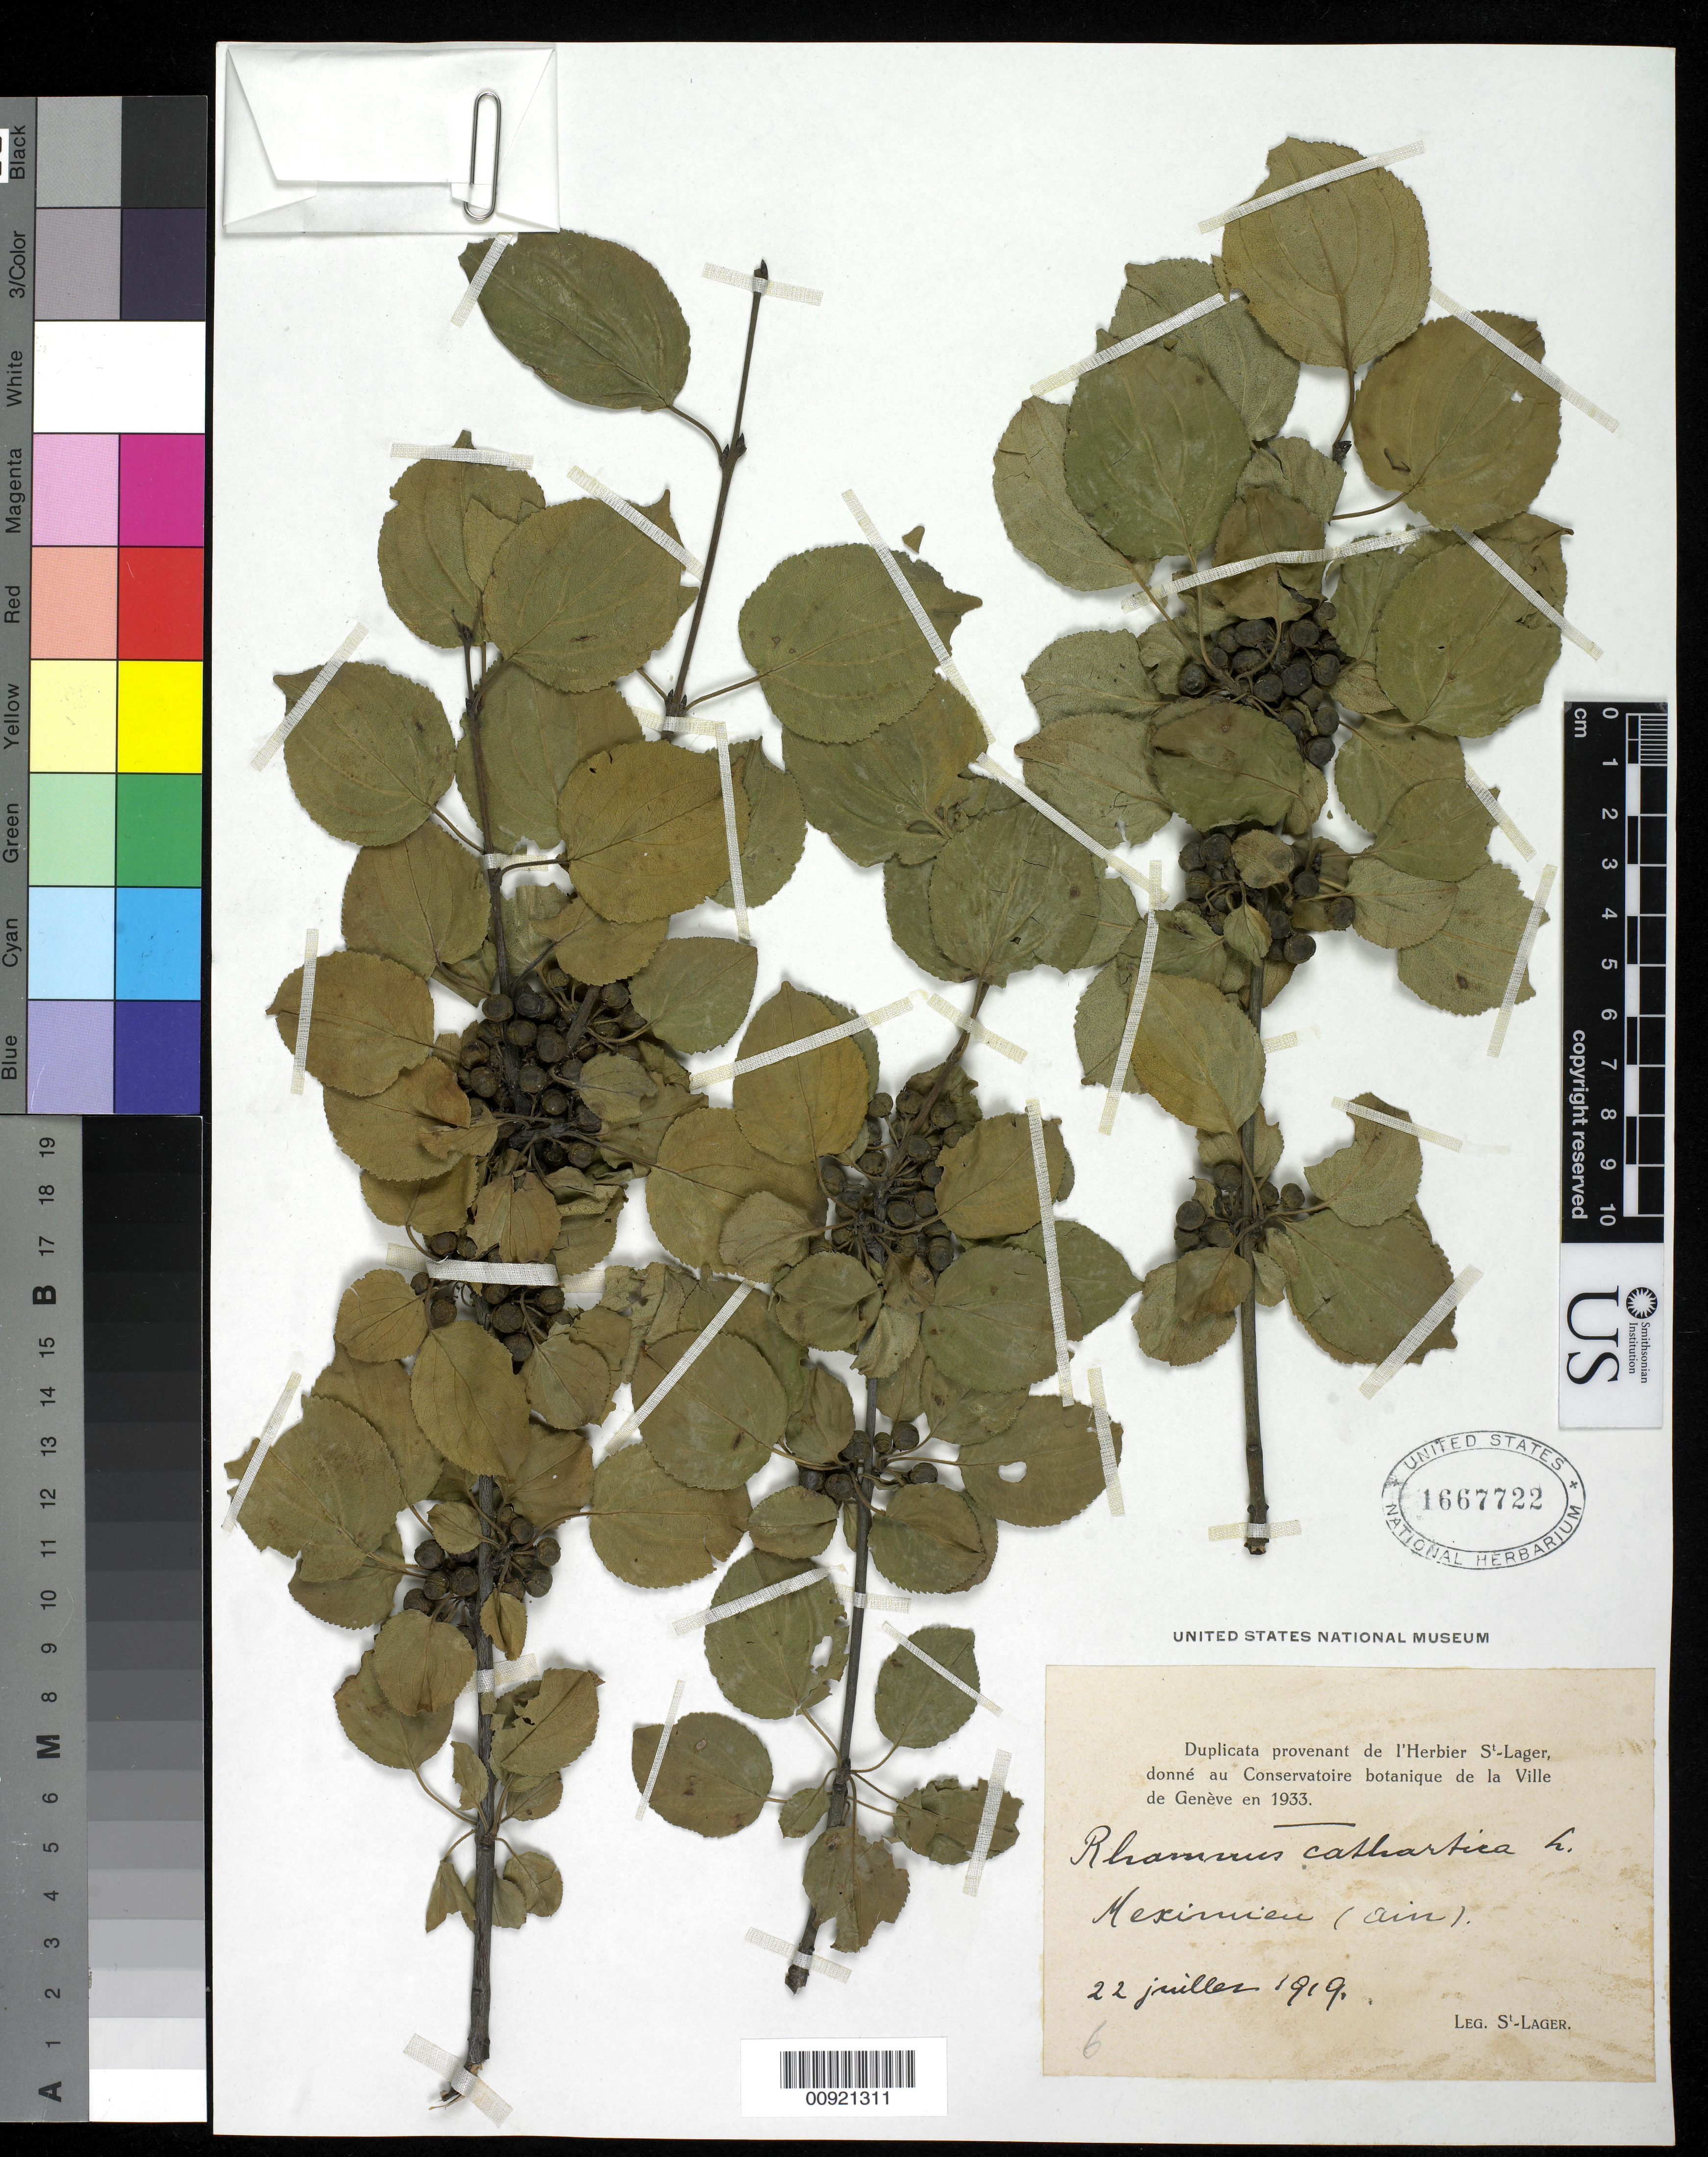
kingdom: Plantae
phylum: Tracheophyta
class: Magnoliopsida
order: Rosales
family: Rhamnaceae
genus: Rhamnus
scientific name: Rhamnus cathartica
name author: L.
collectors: J. B. Saint-Lager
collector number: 6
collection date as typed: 21 Jul 1919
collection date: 1919-07-21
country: France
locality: Ain dept, Meximieu (commune)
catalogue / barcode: US 1667722